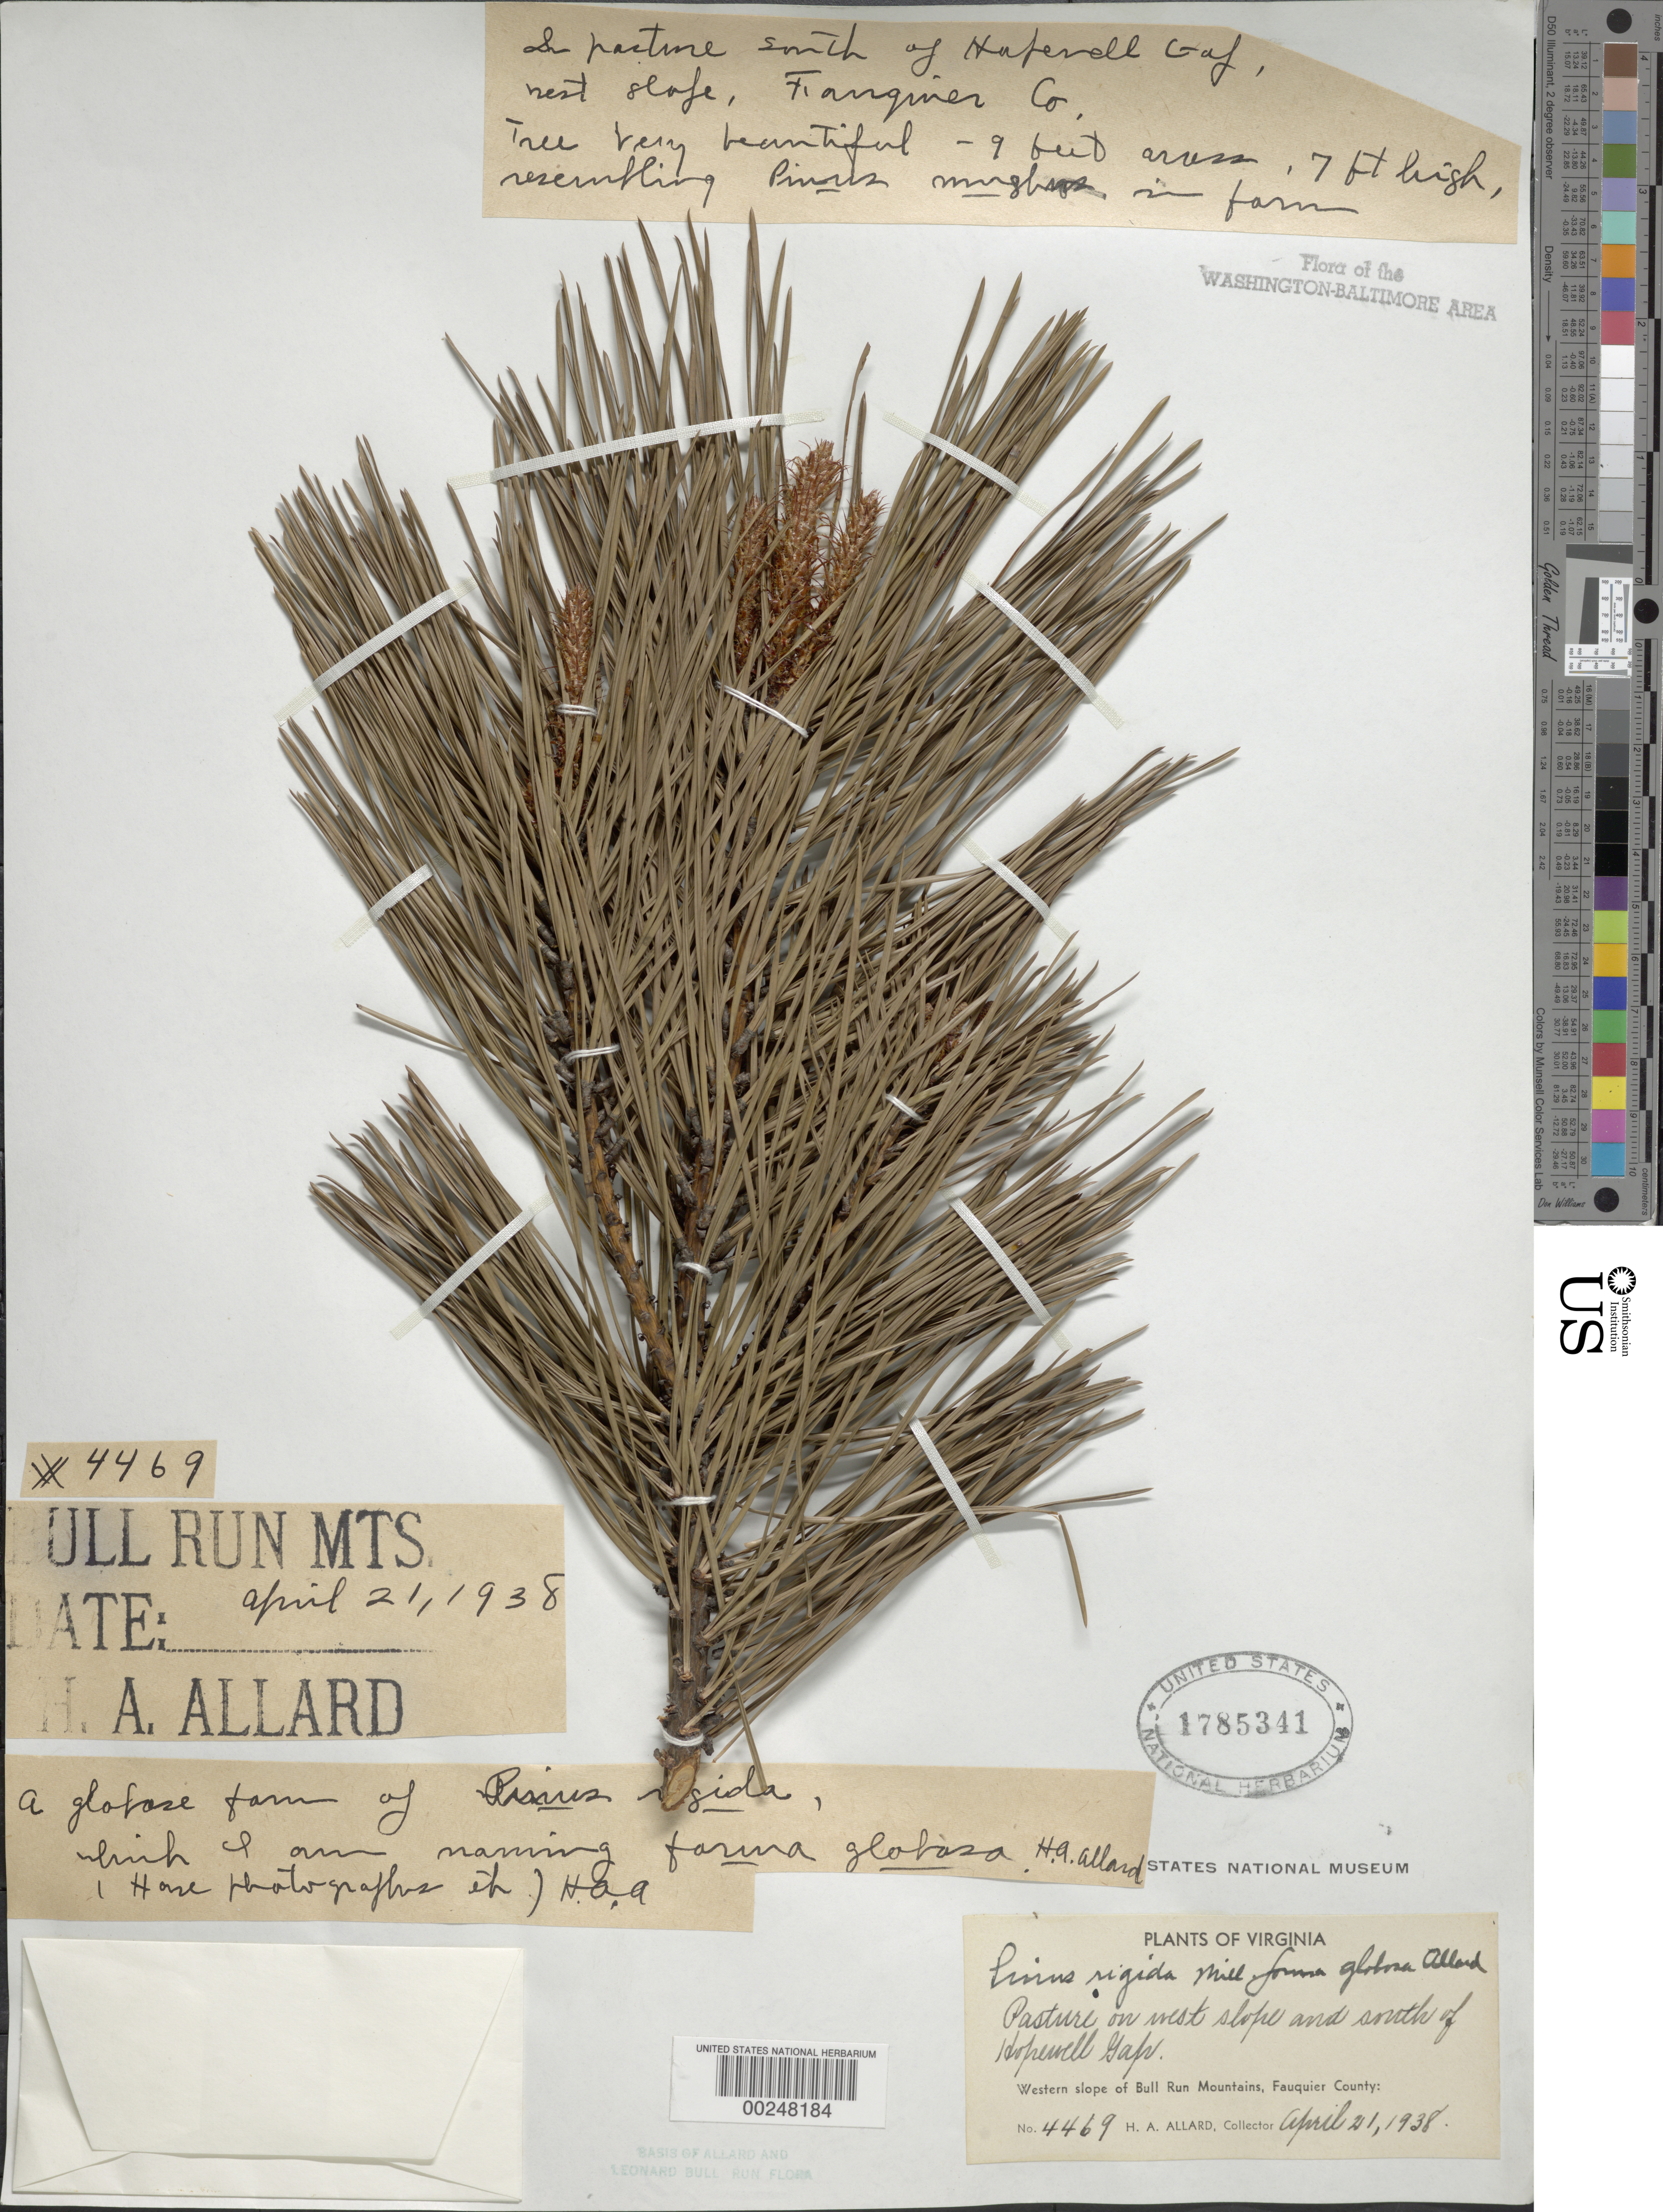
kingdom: Plantae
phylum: Tracheophyta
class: Pinopsida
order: Pinales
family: Pinaceae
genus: Pinus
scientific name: Pinus rigida f. globosa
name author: H.A. Allard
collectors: H. A. Allard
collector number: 4469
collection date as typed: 21 Apr 1938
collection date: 1938-04-21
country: United States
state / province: Virginia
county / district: Fauquier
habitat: Pasture